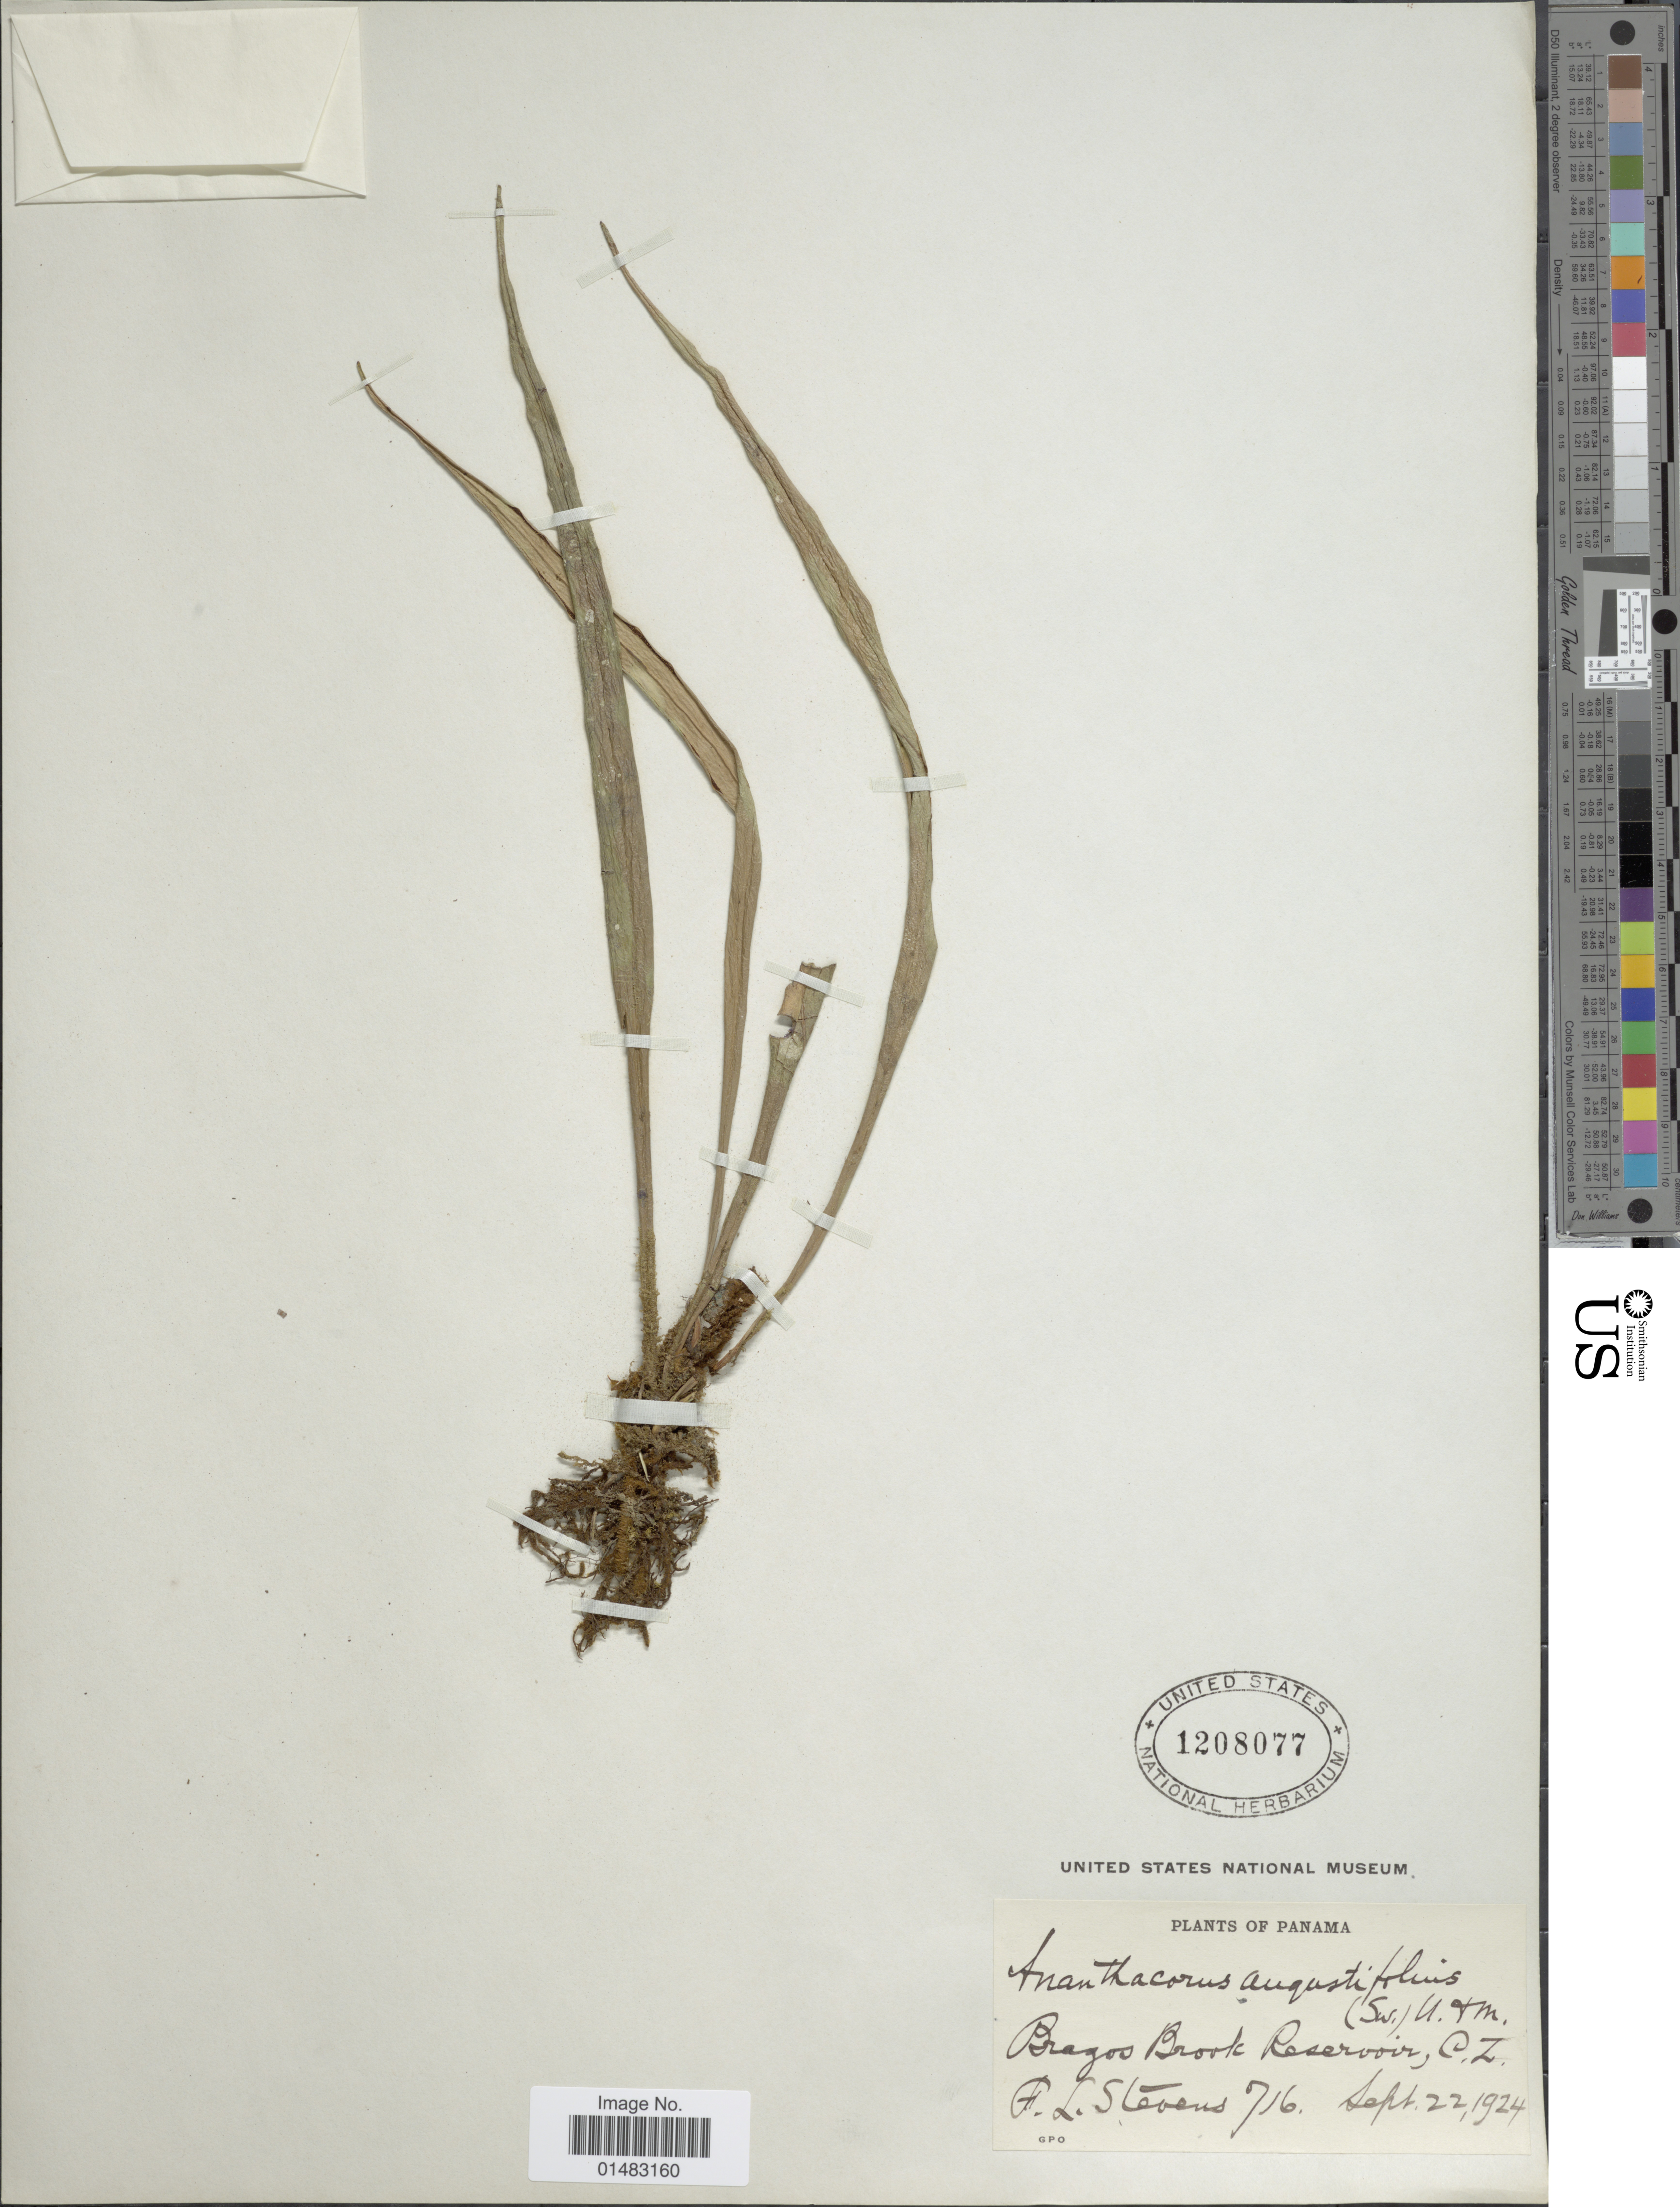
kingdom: Plantae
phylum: Tracheophyta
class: Polypodiopsida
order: Polypodiales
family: Pteridaceae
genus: Ananthacorus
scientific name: Ananthacorus angustifolius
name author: (Sw.) Underw. & Maxon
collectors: F. L. Stevens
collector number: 716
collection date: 1924-09-22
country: Panama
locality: Brazos Brook Reservoir, CZ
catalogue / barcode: US 1208077